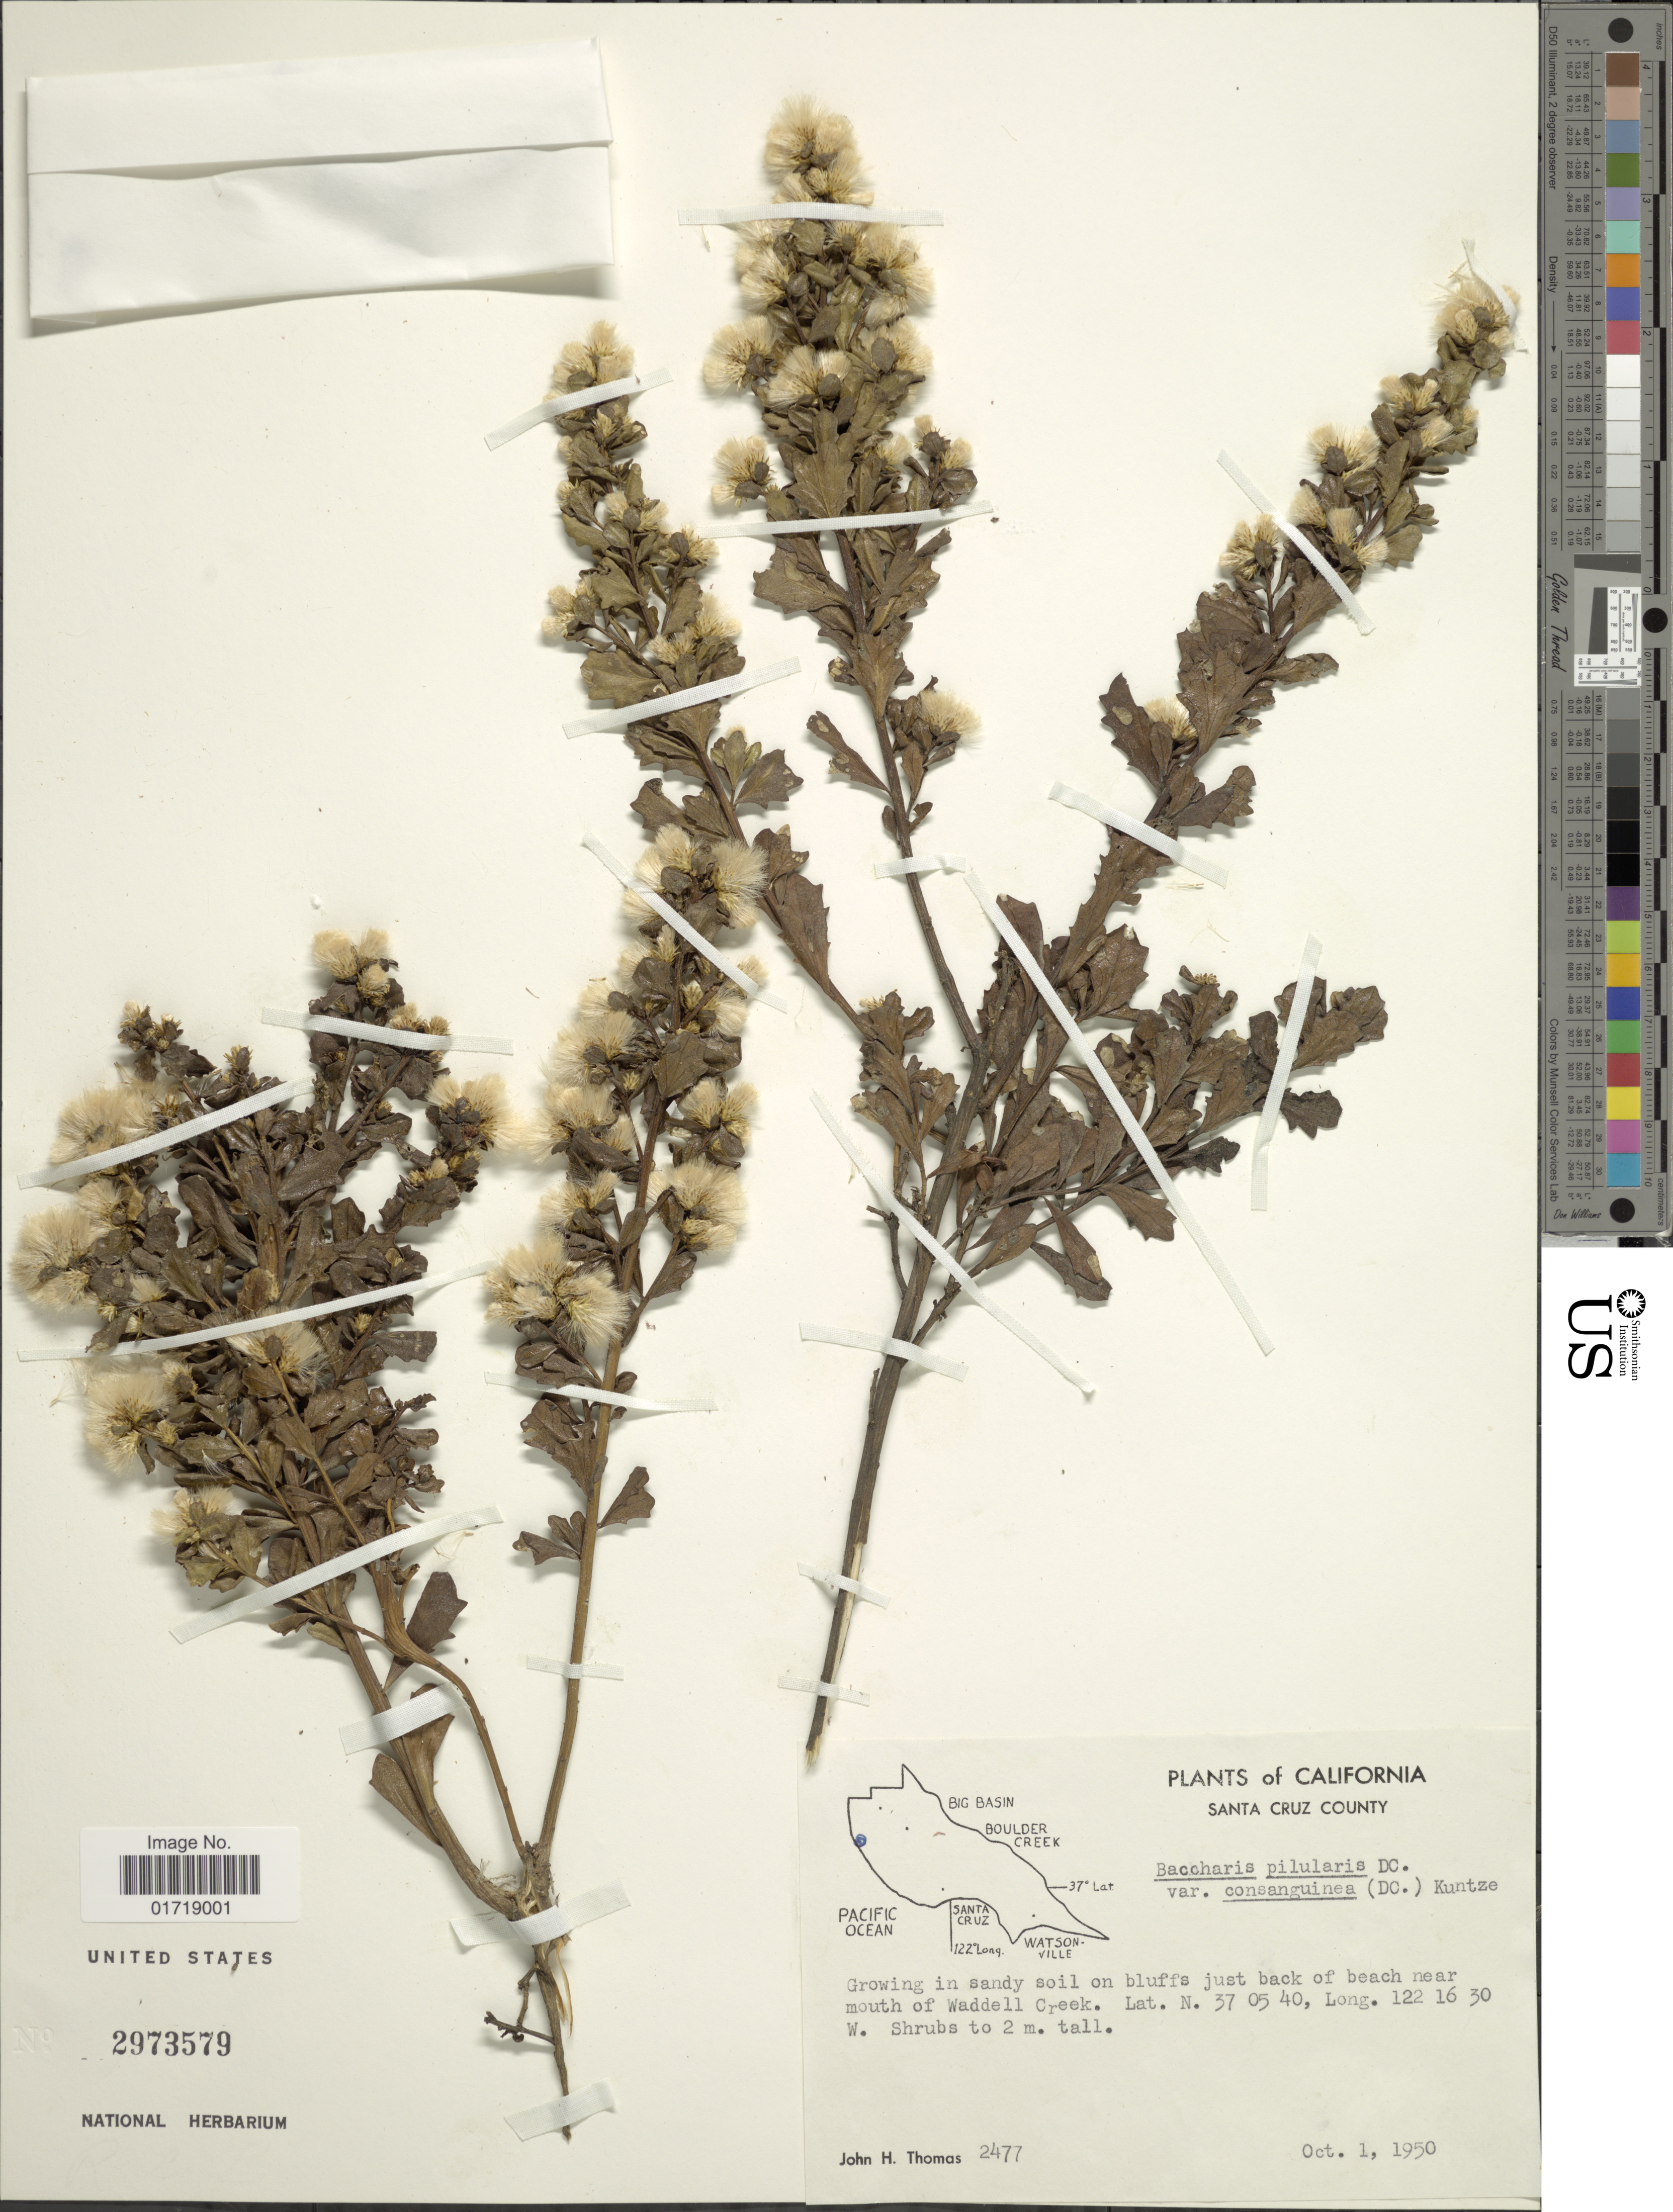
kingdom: Plantae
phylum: Tracheophyta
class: Magnoliopsida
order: Asterales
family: Asteraceae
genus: Baccharis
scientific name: Baccharis pilularis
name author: DC.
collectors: J. H. Thomas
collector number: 2477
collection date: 1950-10-01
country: United States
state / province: California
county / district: Santa Cruz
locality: Santa Cruz County, Growing in sandy soil on bluffs just back of beach near mouth of Waddell Creek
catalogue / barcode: US 2973579